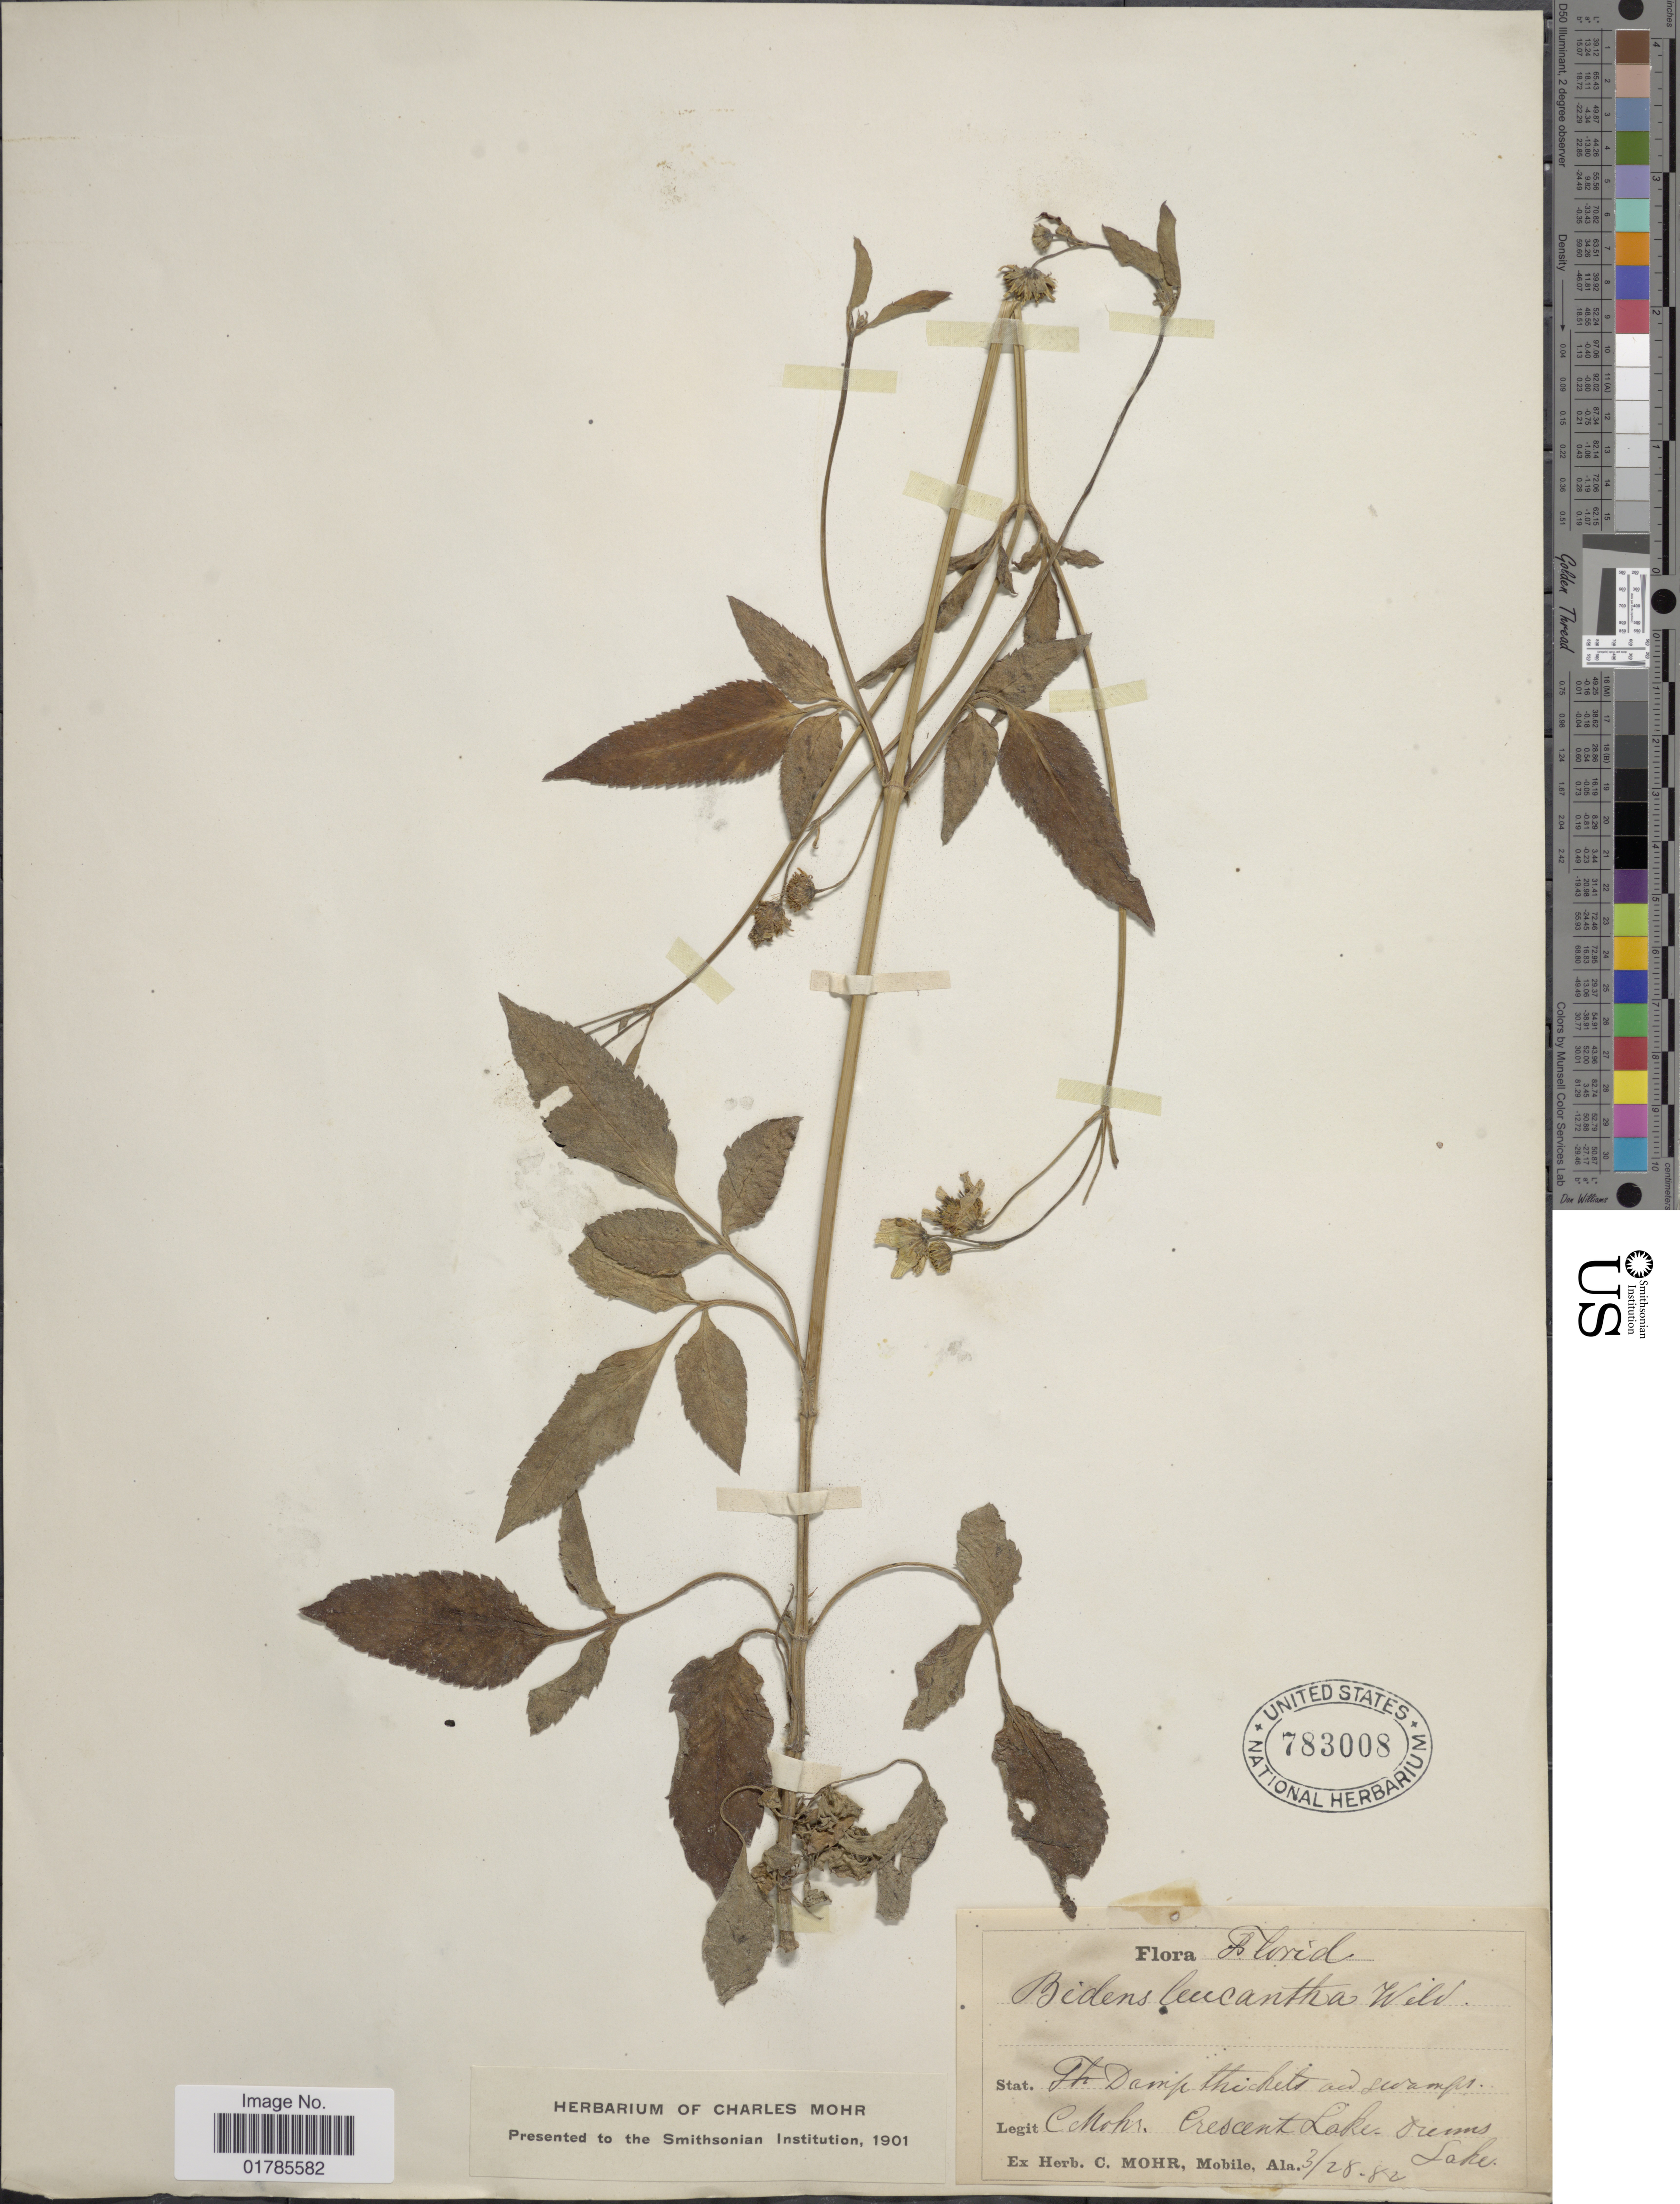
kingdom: Plantae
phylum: Tracheophyta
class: Magnoliopsida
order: Asterales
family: Asteraceae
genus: Bidens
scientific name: Bidens alba var. radiata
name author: (Sch. Bip.) R.E. Ballard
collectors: C. T. Mohr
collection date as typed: Transcribed d/m/y: 28/3/82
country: United States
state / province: Florida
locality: Damp thickets ad swamps, Crescent Lake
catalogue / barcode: US 783008